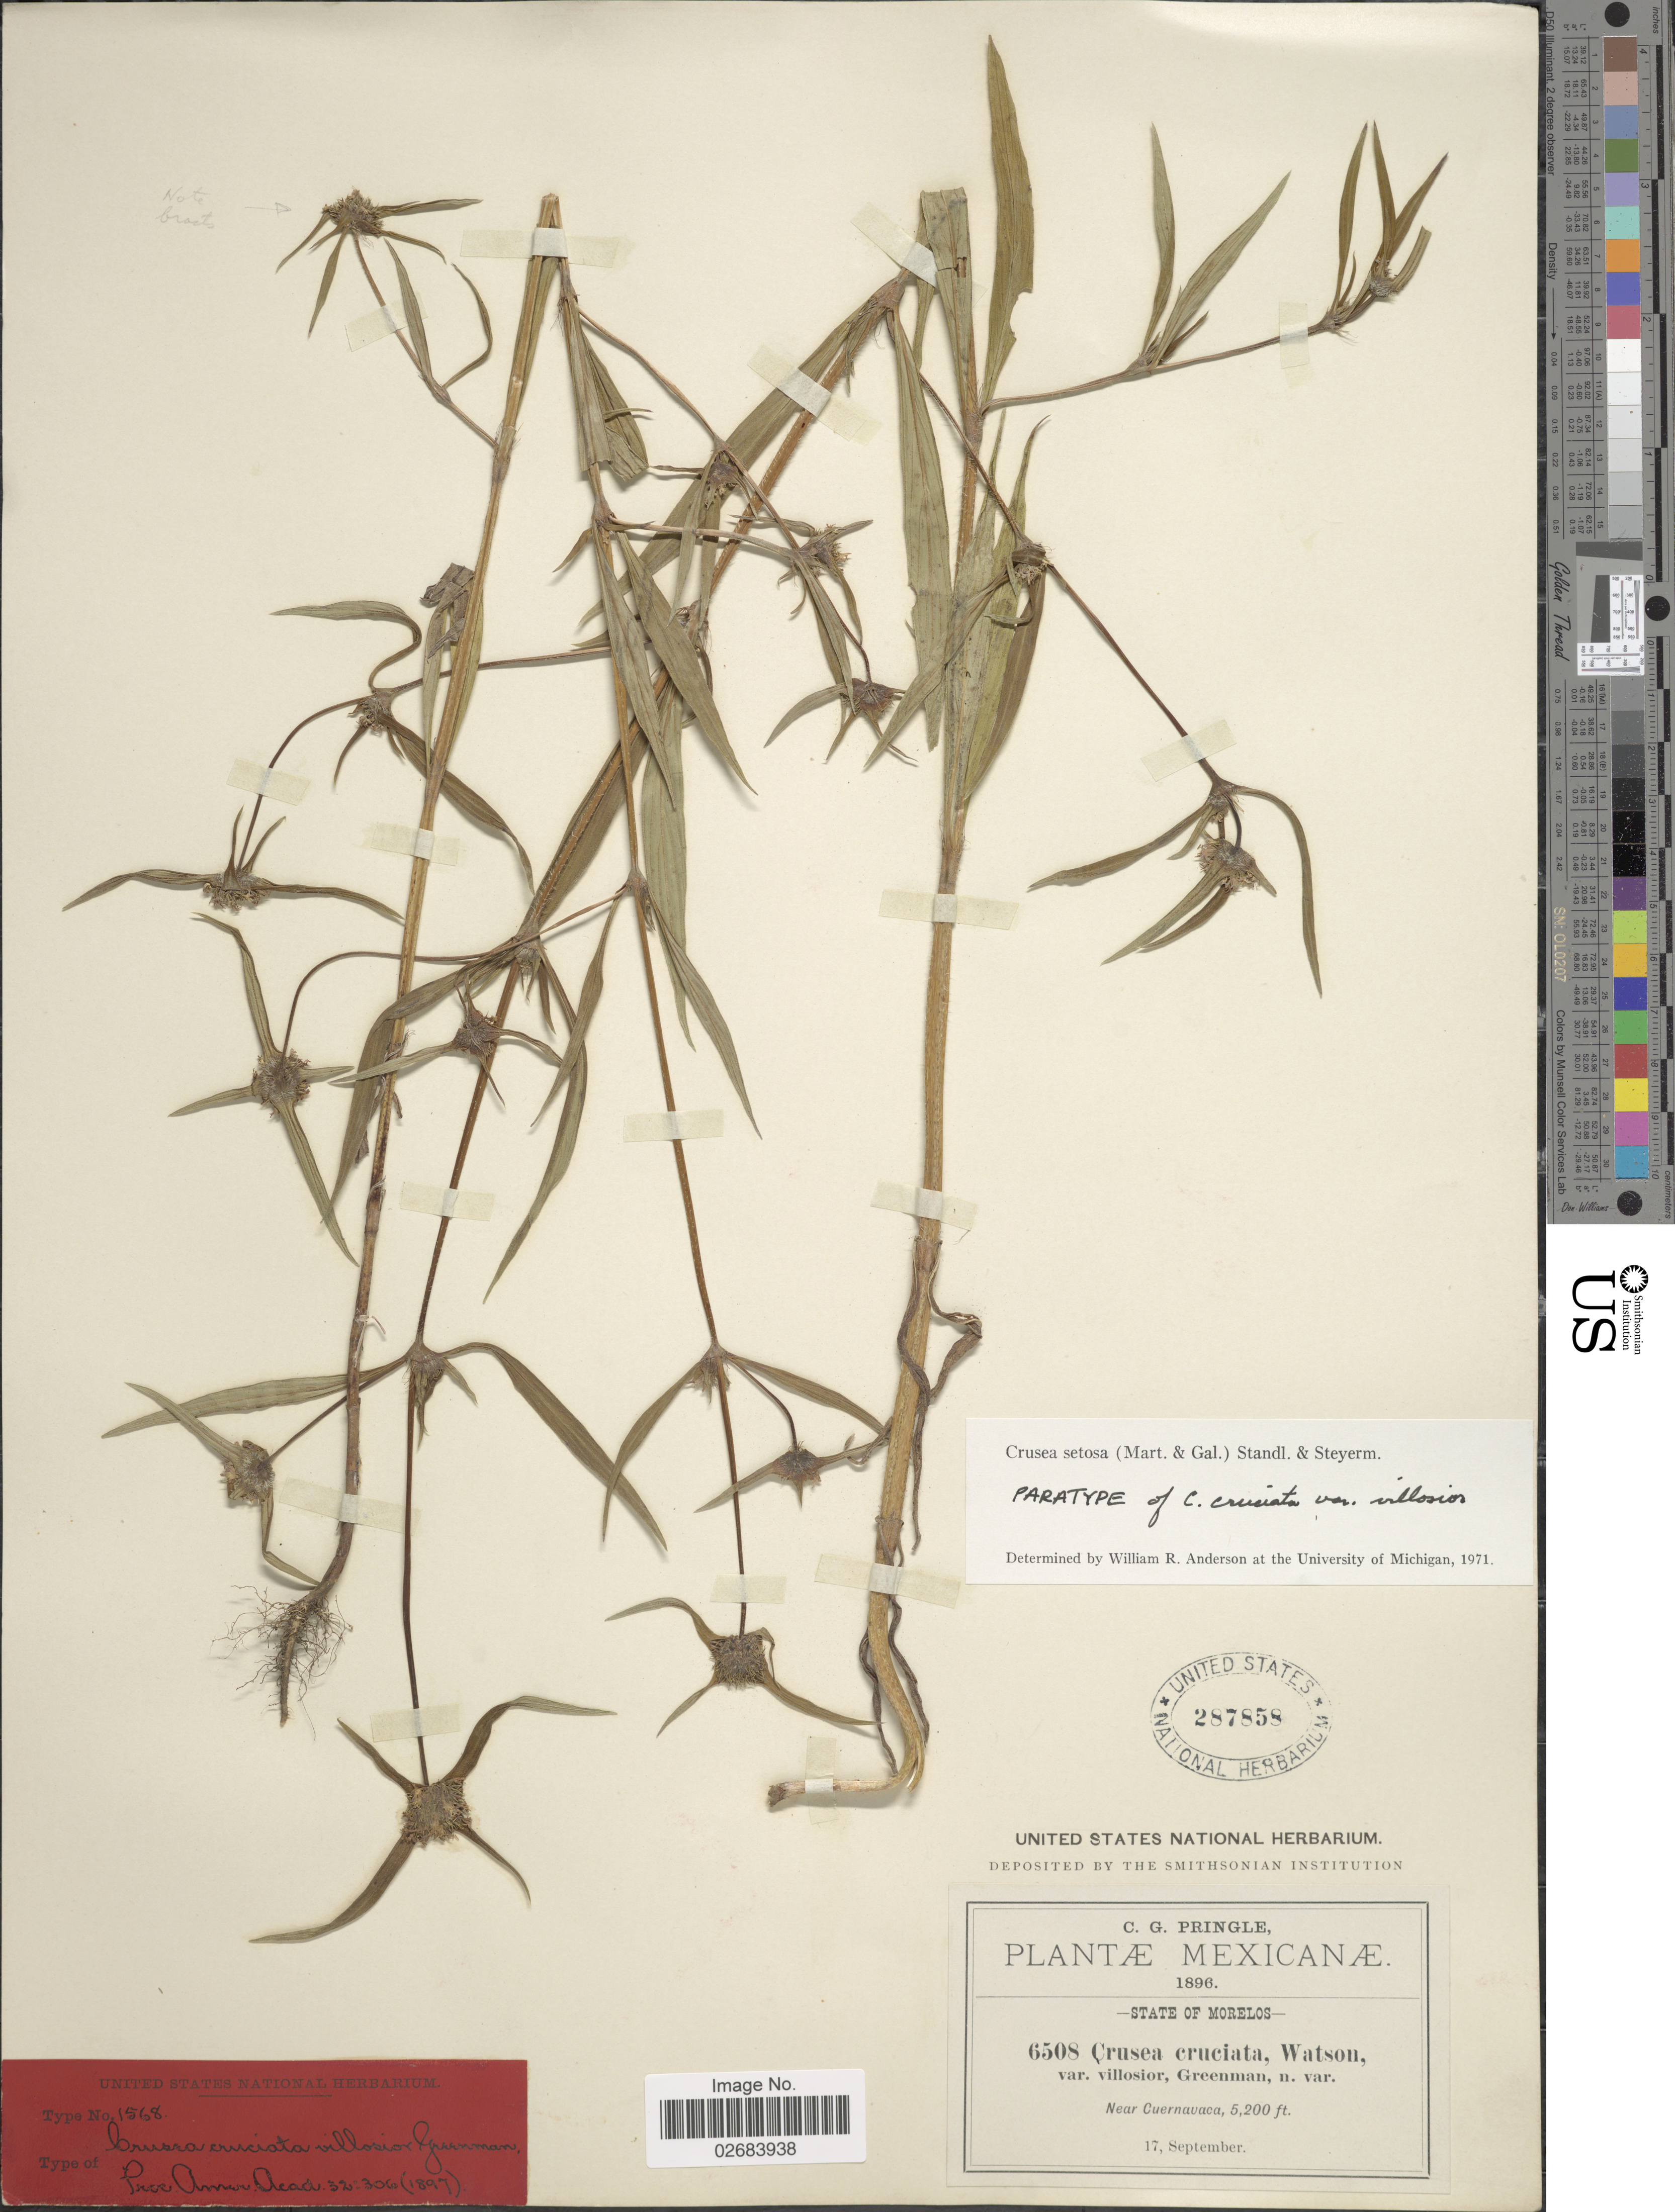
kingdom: Plantae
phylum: Tracheophyta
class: Magnoliopsida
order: Gentianales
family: Rubiaceae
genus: Crusea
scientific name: Crusea setosa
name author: (M. Martens & Galeotti) Standl. & Steyerm.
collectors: C. G. Pringle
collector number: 6508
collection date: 1896-09-17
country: Mexico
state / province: Morelos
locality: Near Cuernavaca.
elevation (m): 1585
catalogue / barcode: US 287858